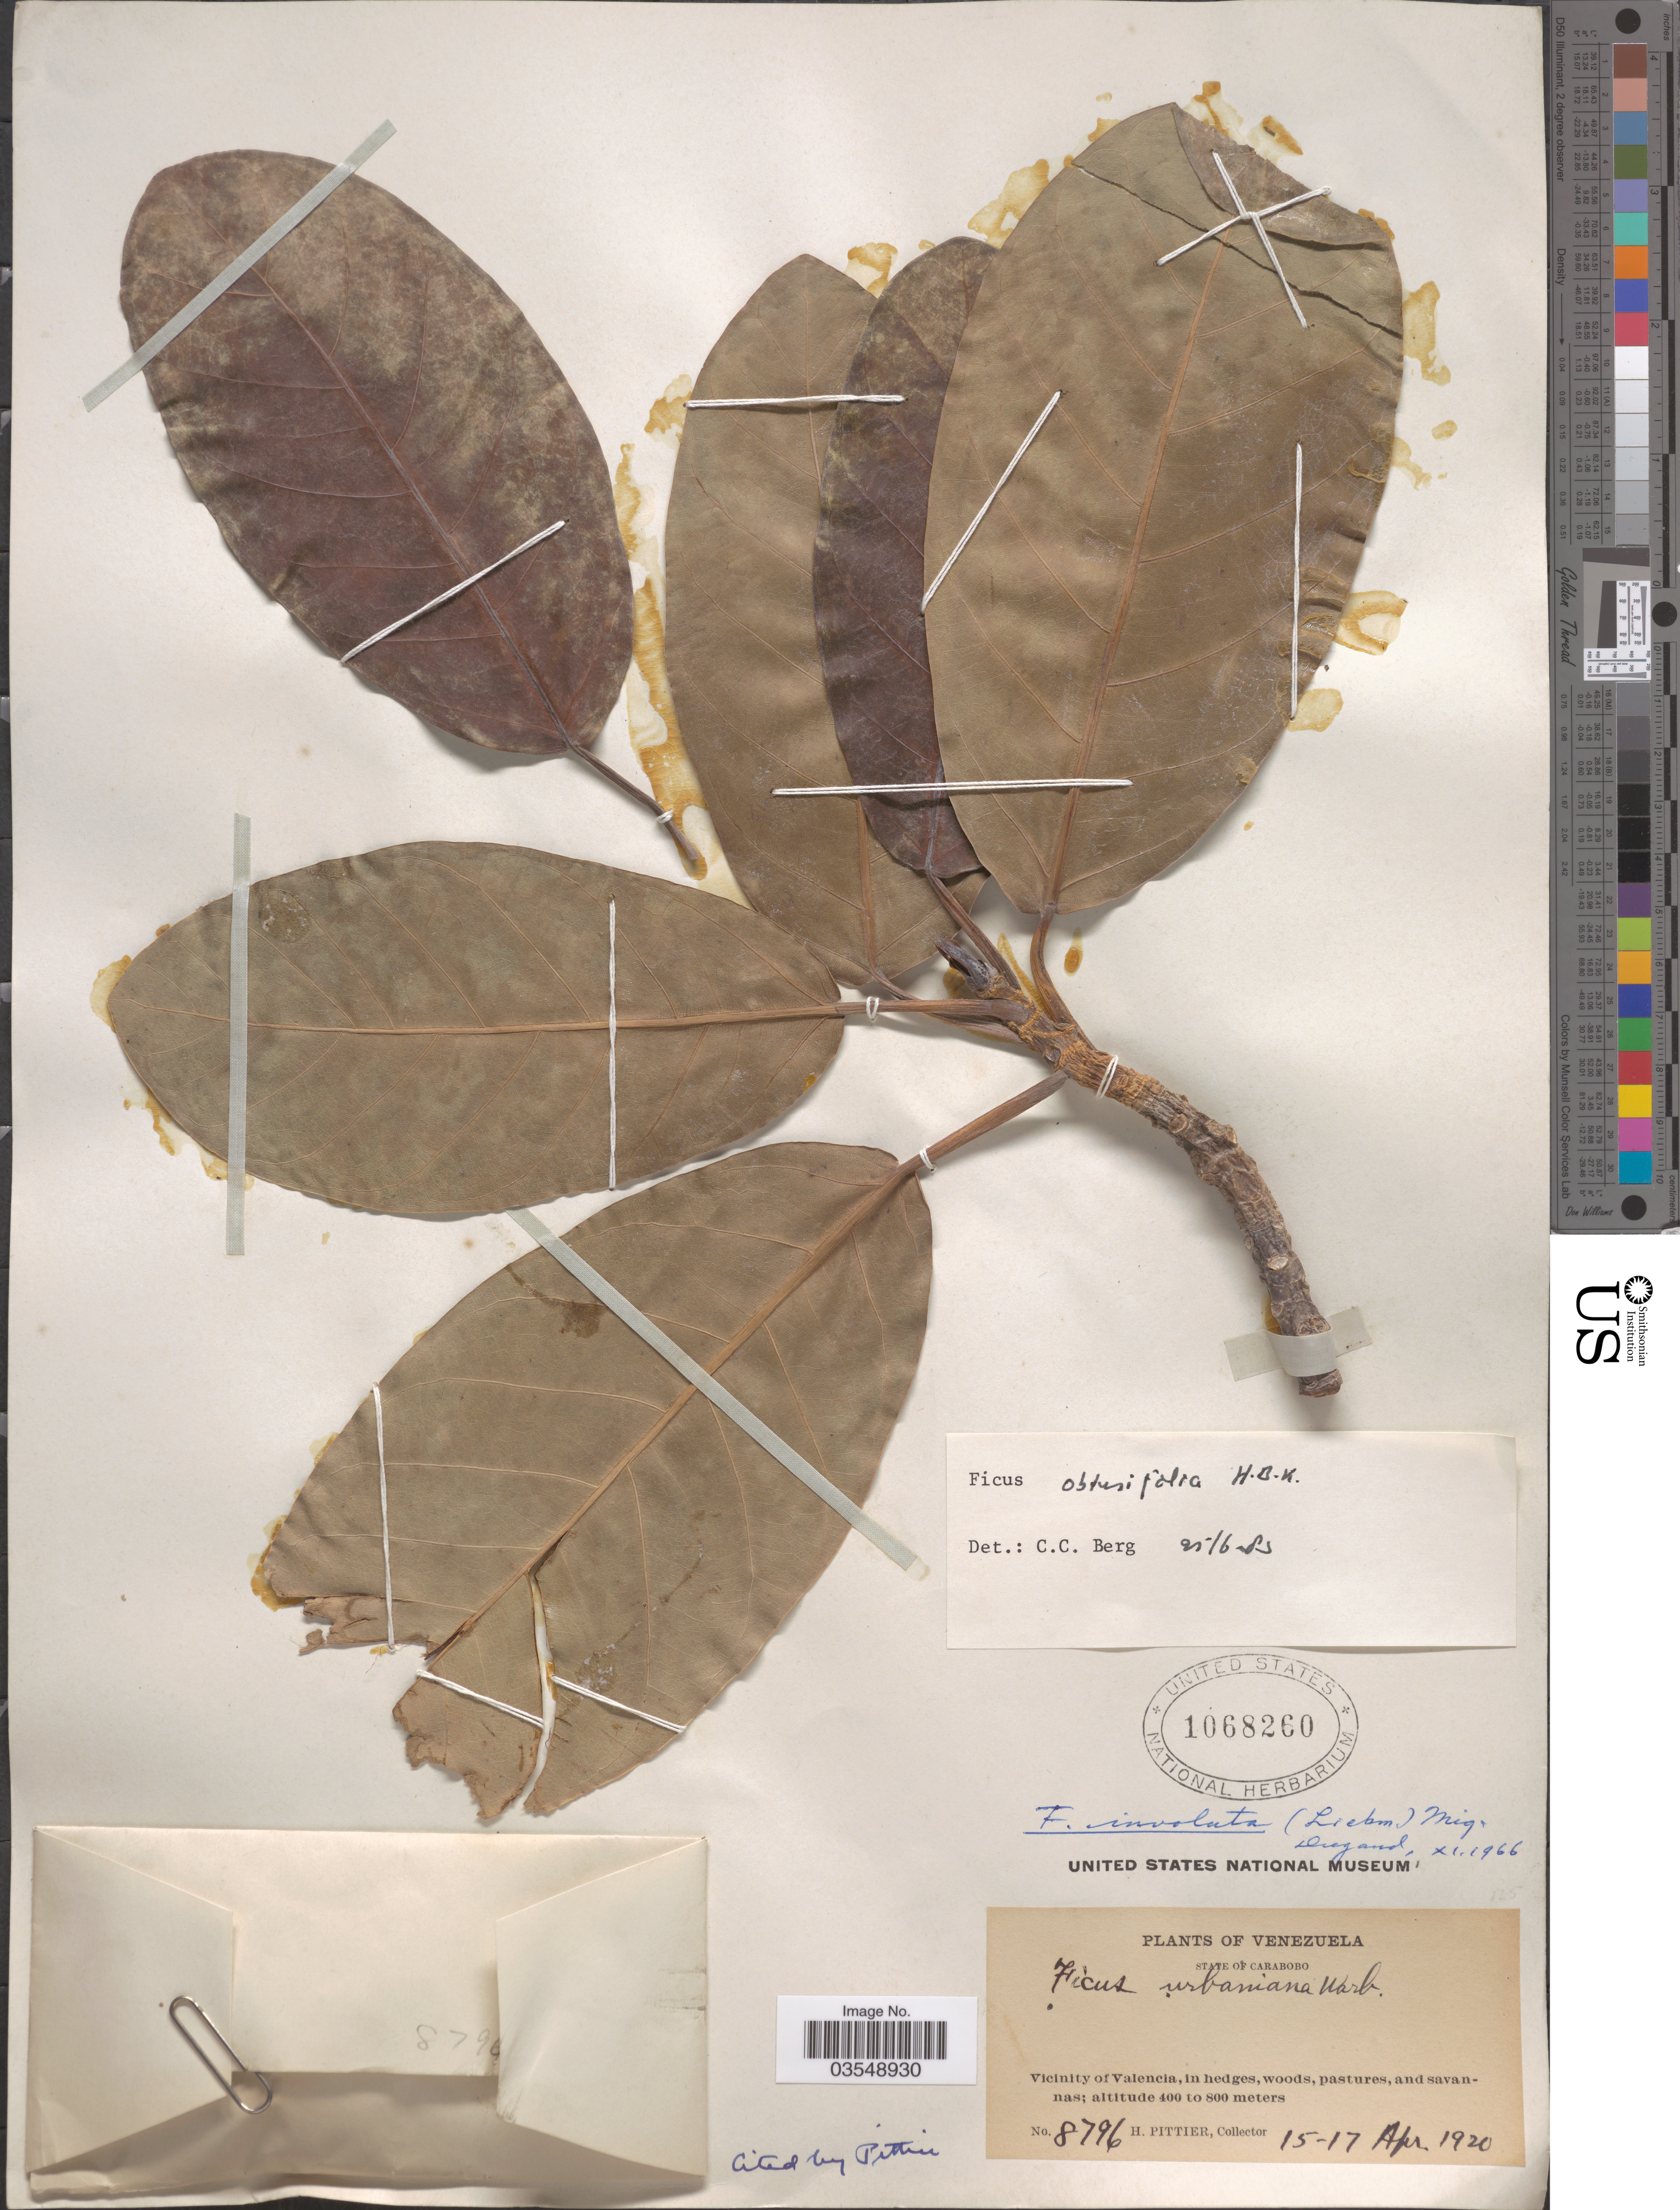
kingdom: Plantae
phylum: Tracheophyta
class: Magnoliopsida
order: Rosales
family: Moraceae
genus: Ficus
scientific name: Ficus obtusifolia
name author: Kunth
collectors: H. F. Pittier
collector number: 8796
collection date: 1920-04-15/1920-04-17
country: Venezuela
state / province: Carabobo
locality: Vicinity of Valencia.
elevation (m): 400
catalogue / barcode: US 1068260